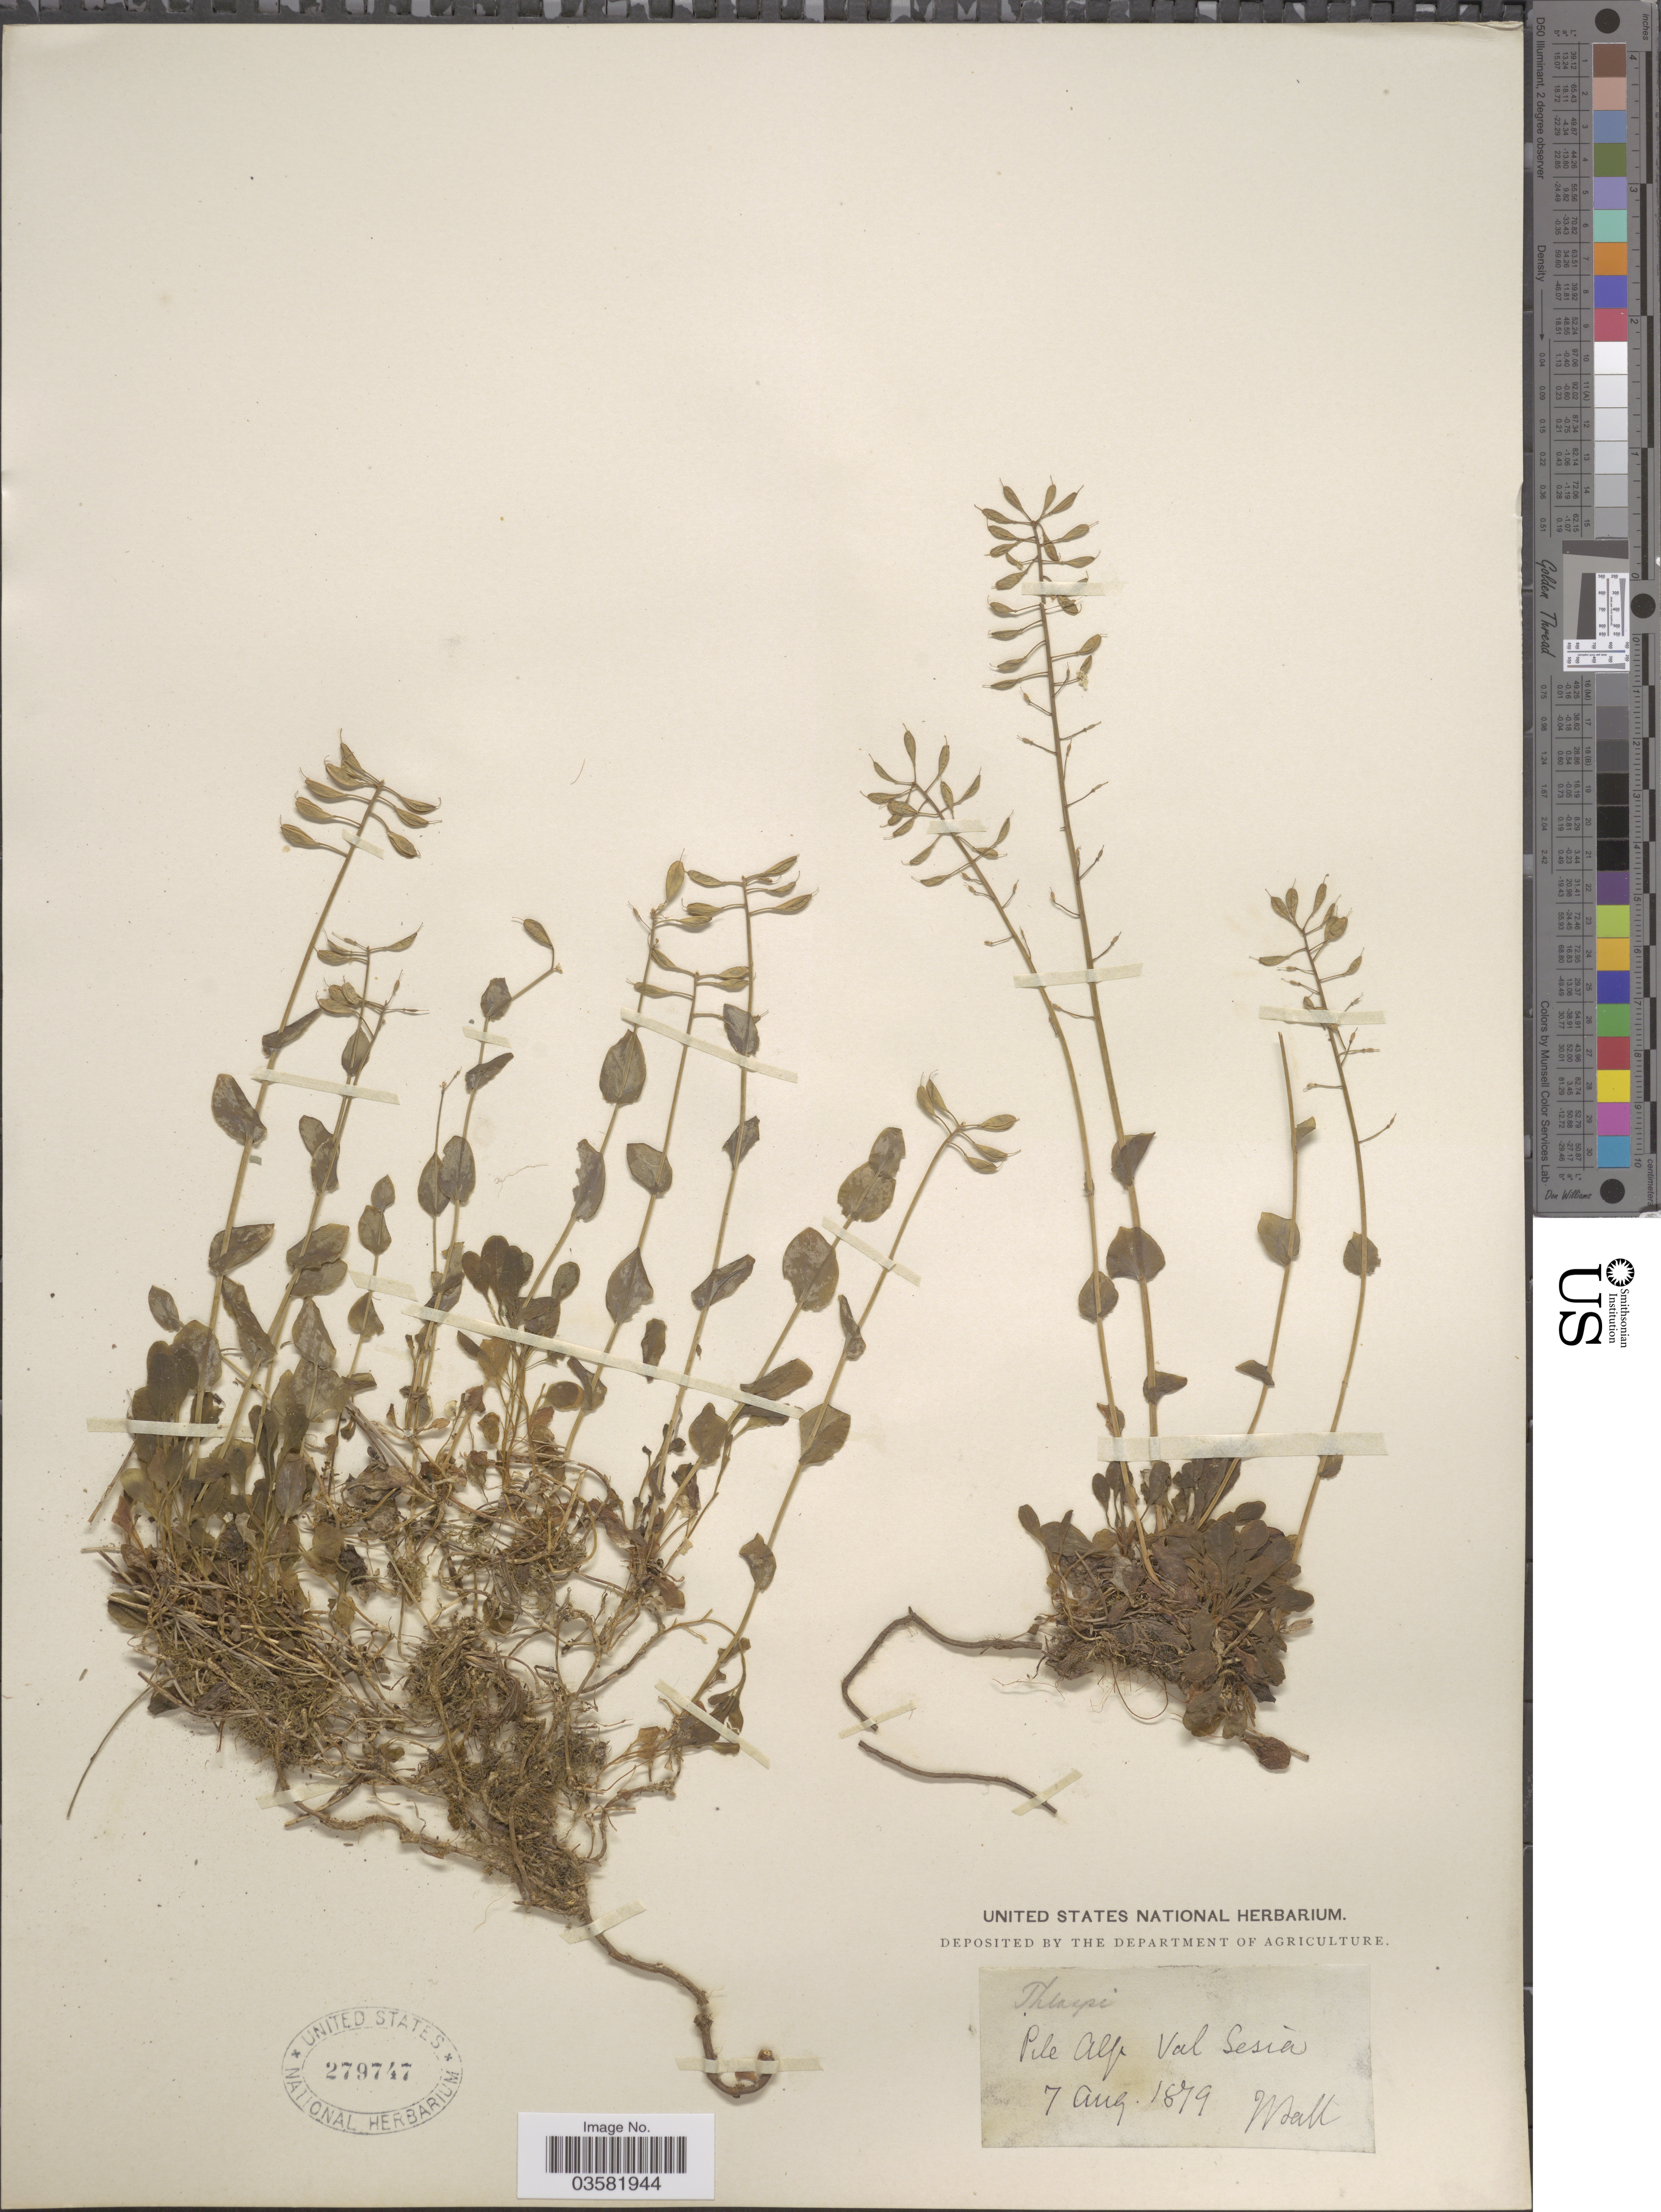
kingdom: Plantae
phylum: Tracheophyta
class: Magnoliopsida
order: Brassicales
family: Brassicaceae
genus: Thlaspi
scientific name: Thlaspi sp.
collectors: J. Ball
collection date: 1879-08-07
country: Italy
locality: Pile Alps Val Sesia.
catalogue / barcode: US 279747